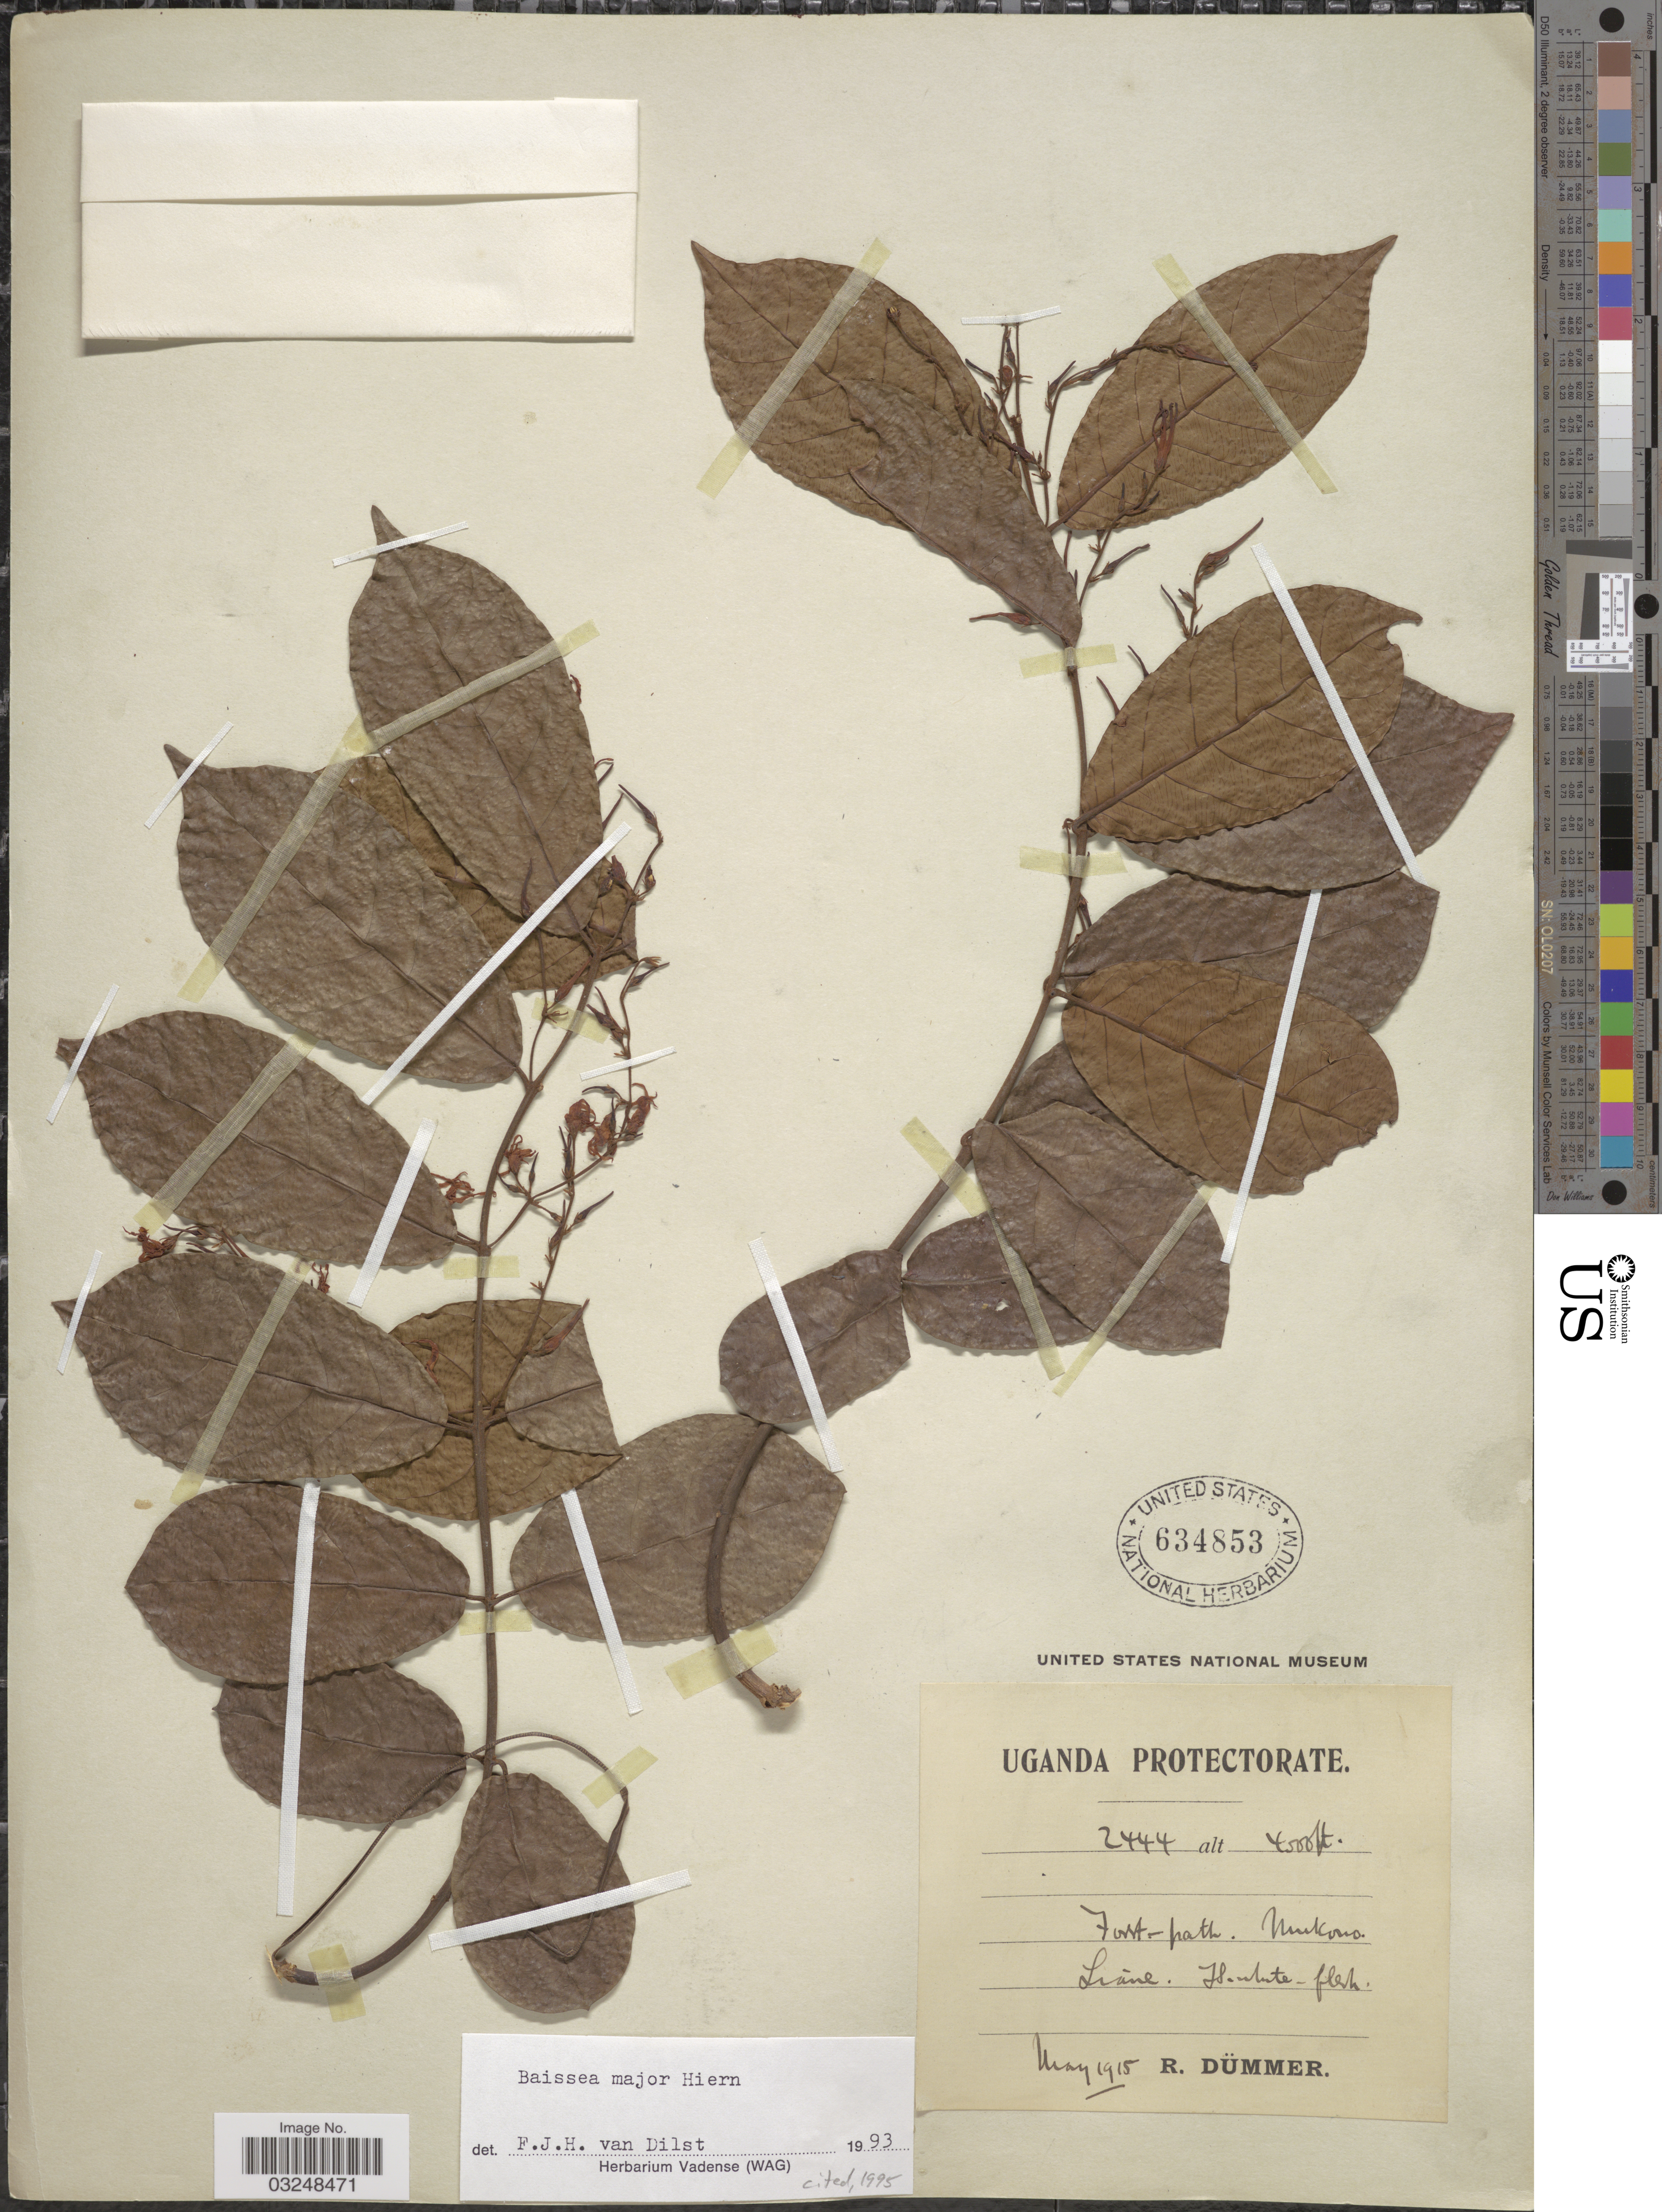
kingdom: Plantae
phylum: Tracheophyta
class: Magnoliopsida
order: Gentianales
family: Apocynaceae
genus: Baissea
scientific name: Baissea major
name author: (Stapf) Hiern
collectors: R. A. Dümmer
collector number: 2444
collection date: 1915-05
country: Uganda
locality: Uganda Protectorate, Mukono.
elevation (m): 1372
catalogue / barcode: US 634853